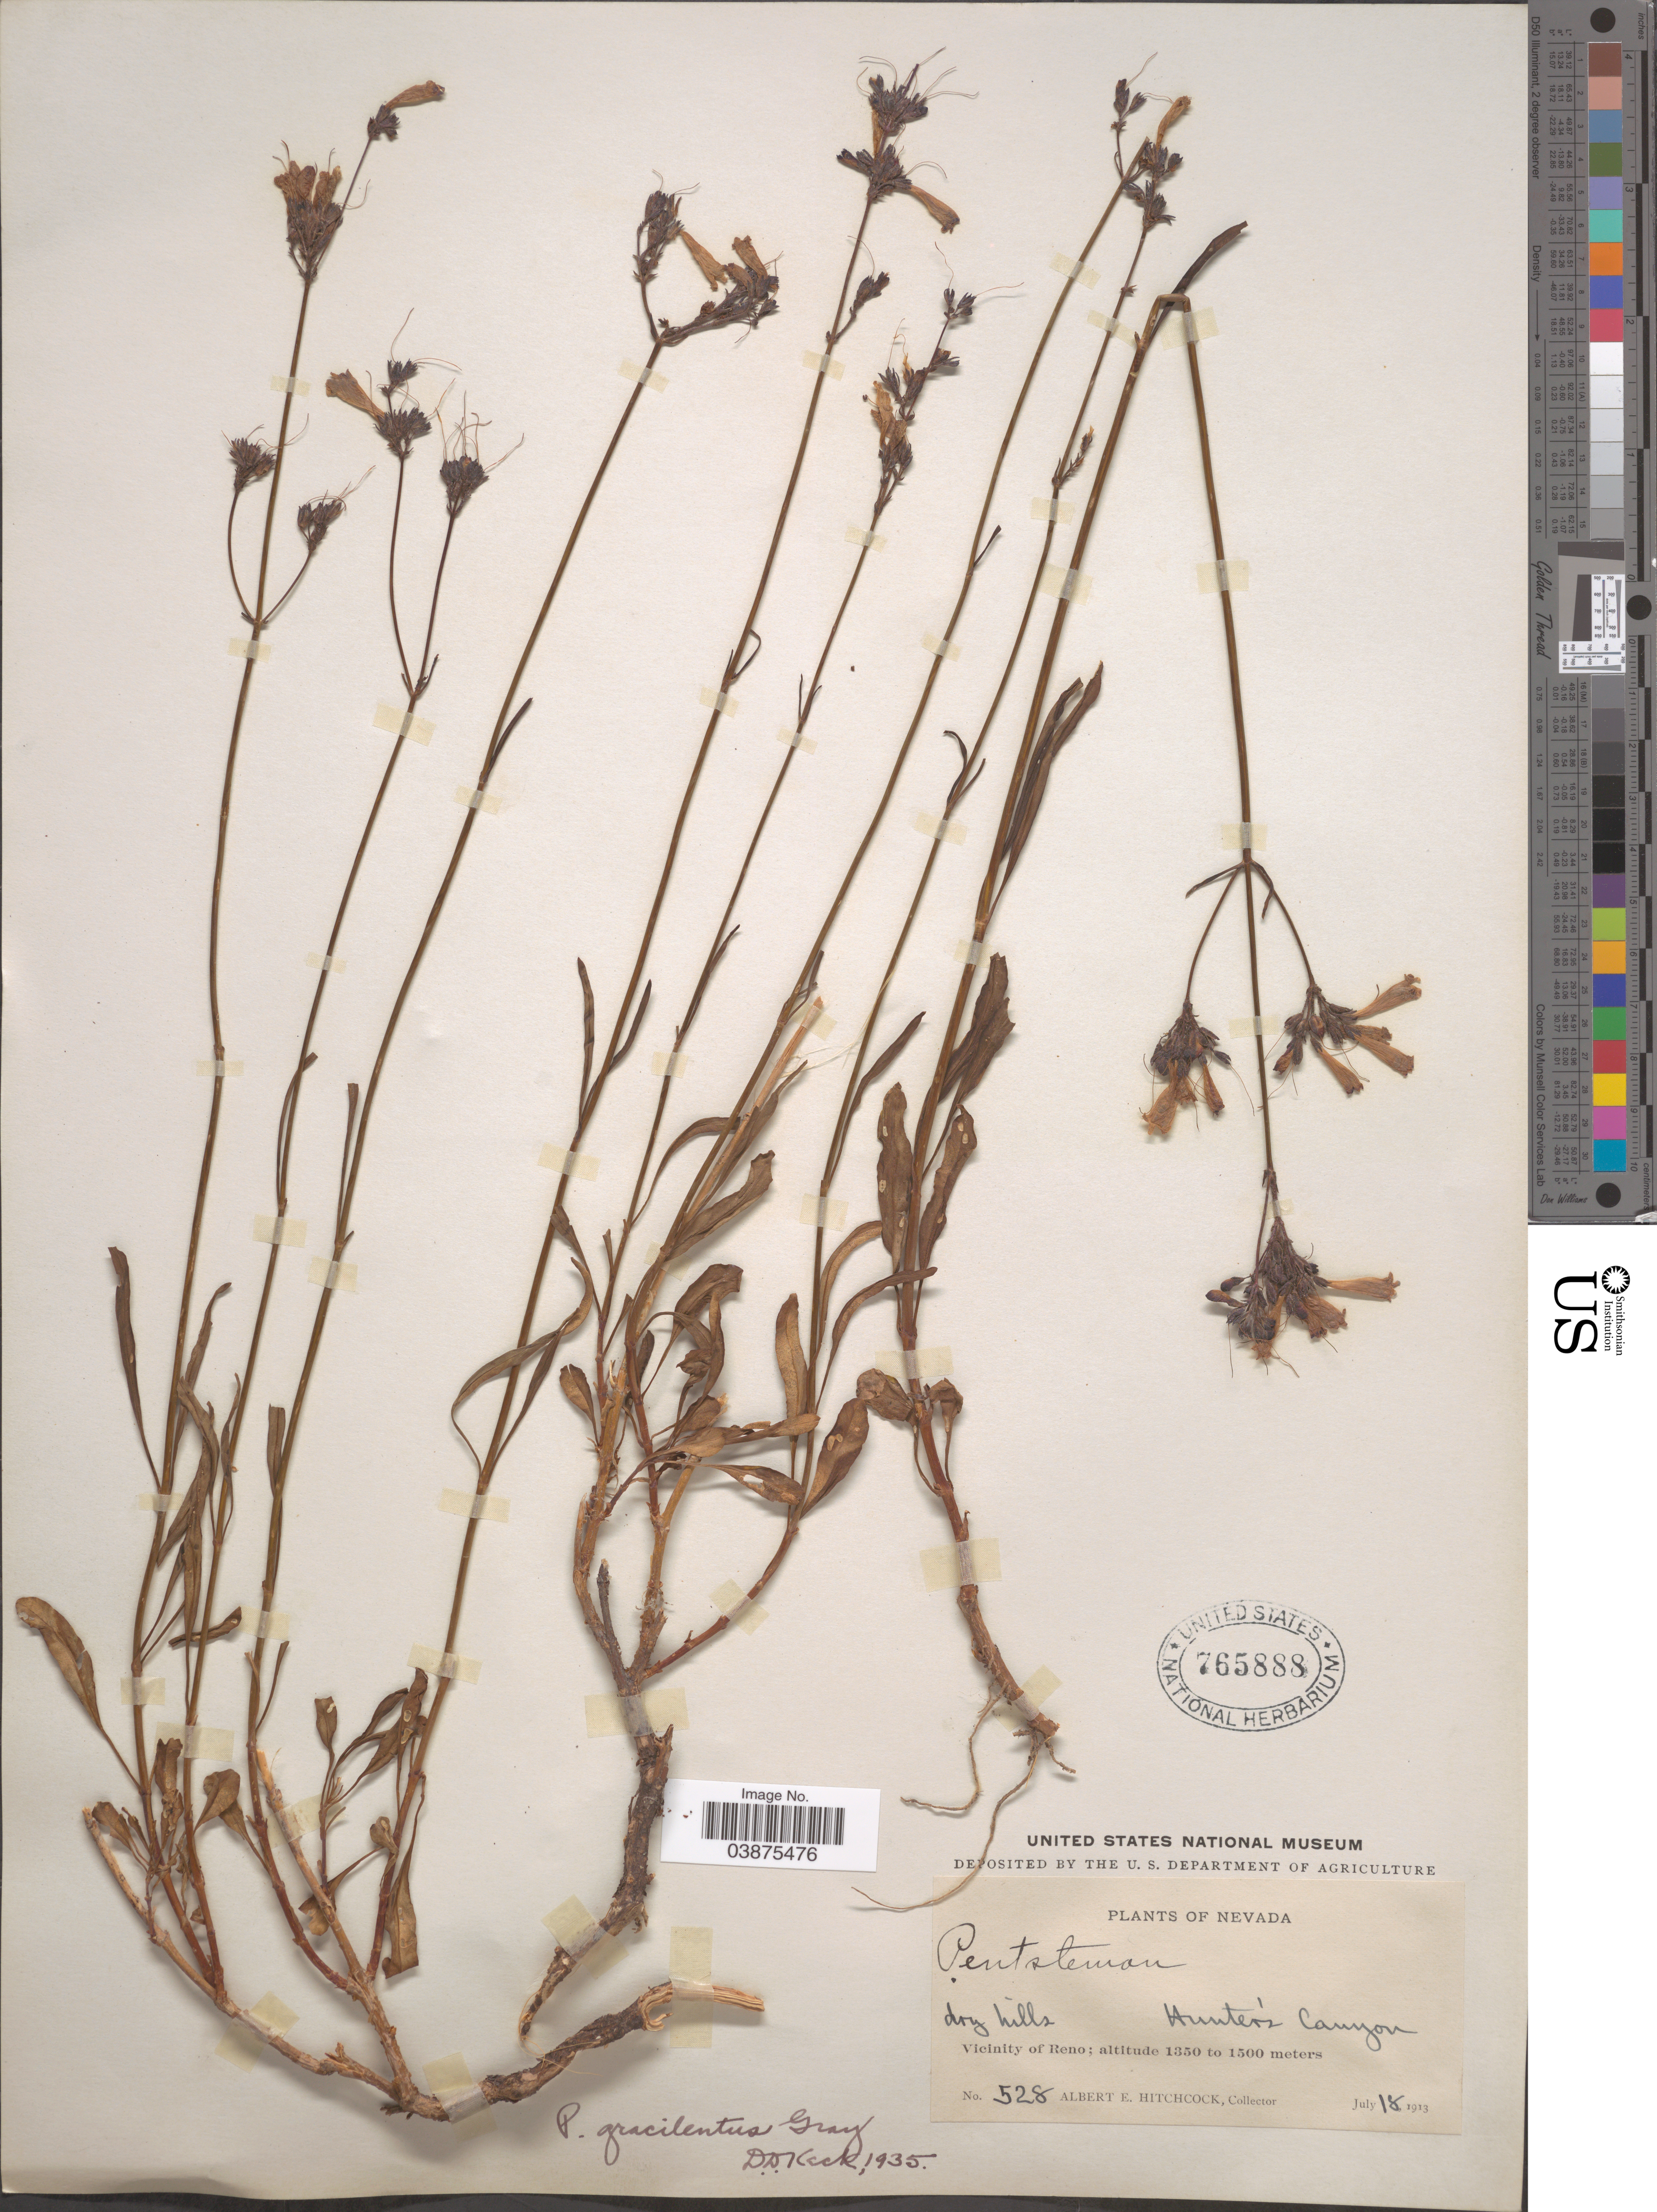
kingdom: Plantae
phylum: Tracheophyta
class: Magnoliopsida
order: Lamiales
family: Plantaginaceae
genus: Penstemon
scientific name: Penstemon gracilentus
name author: A. Gray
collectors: A. Hitchcock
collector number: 528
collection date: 1913-07-18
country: United States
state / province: Nevada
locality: Dry hills. Hunter's Canyon. Vicinity of Reno.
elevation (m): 1350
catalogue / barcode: US 765888